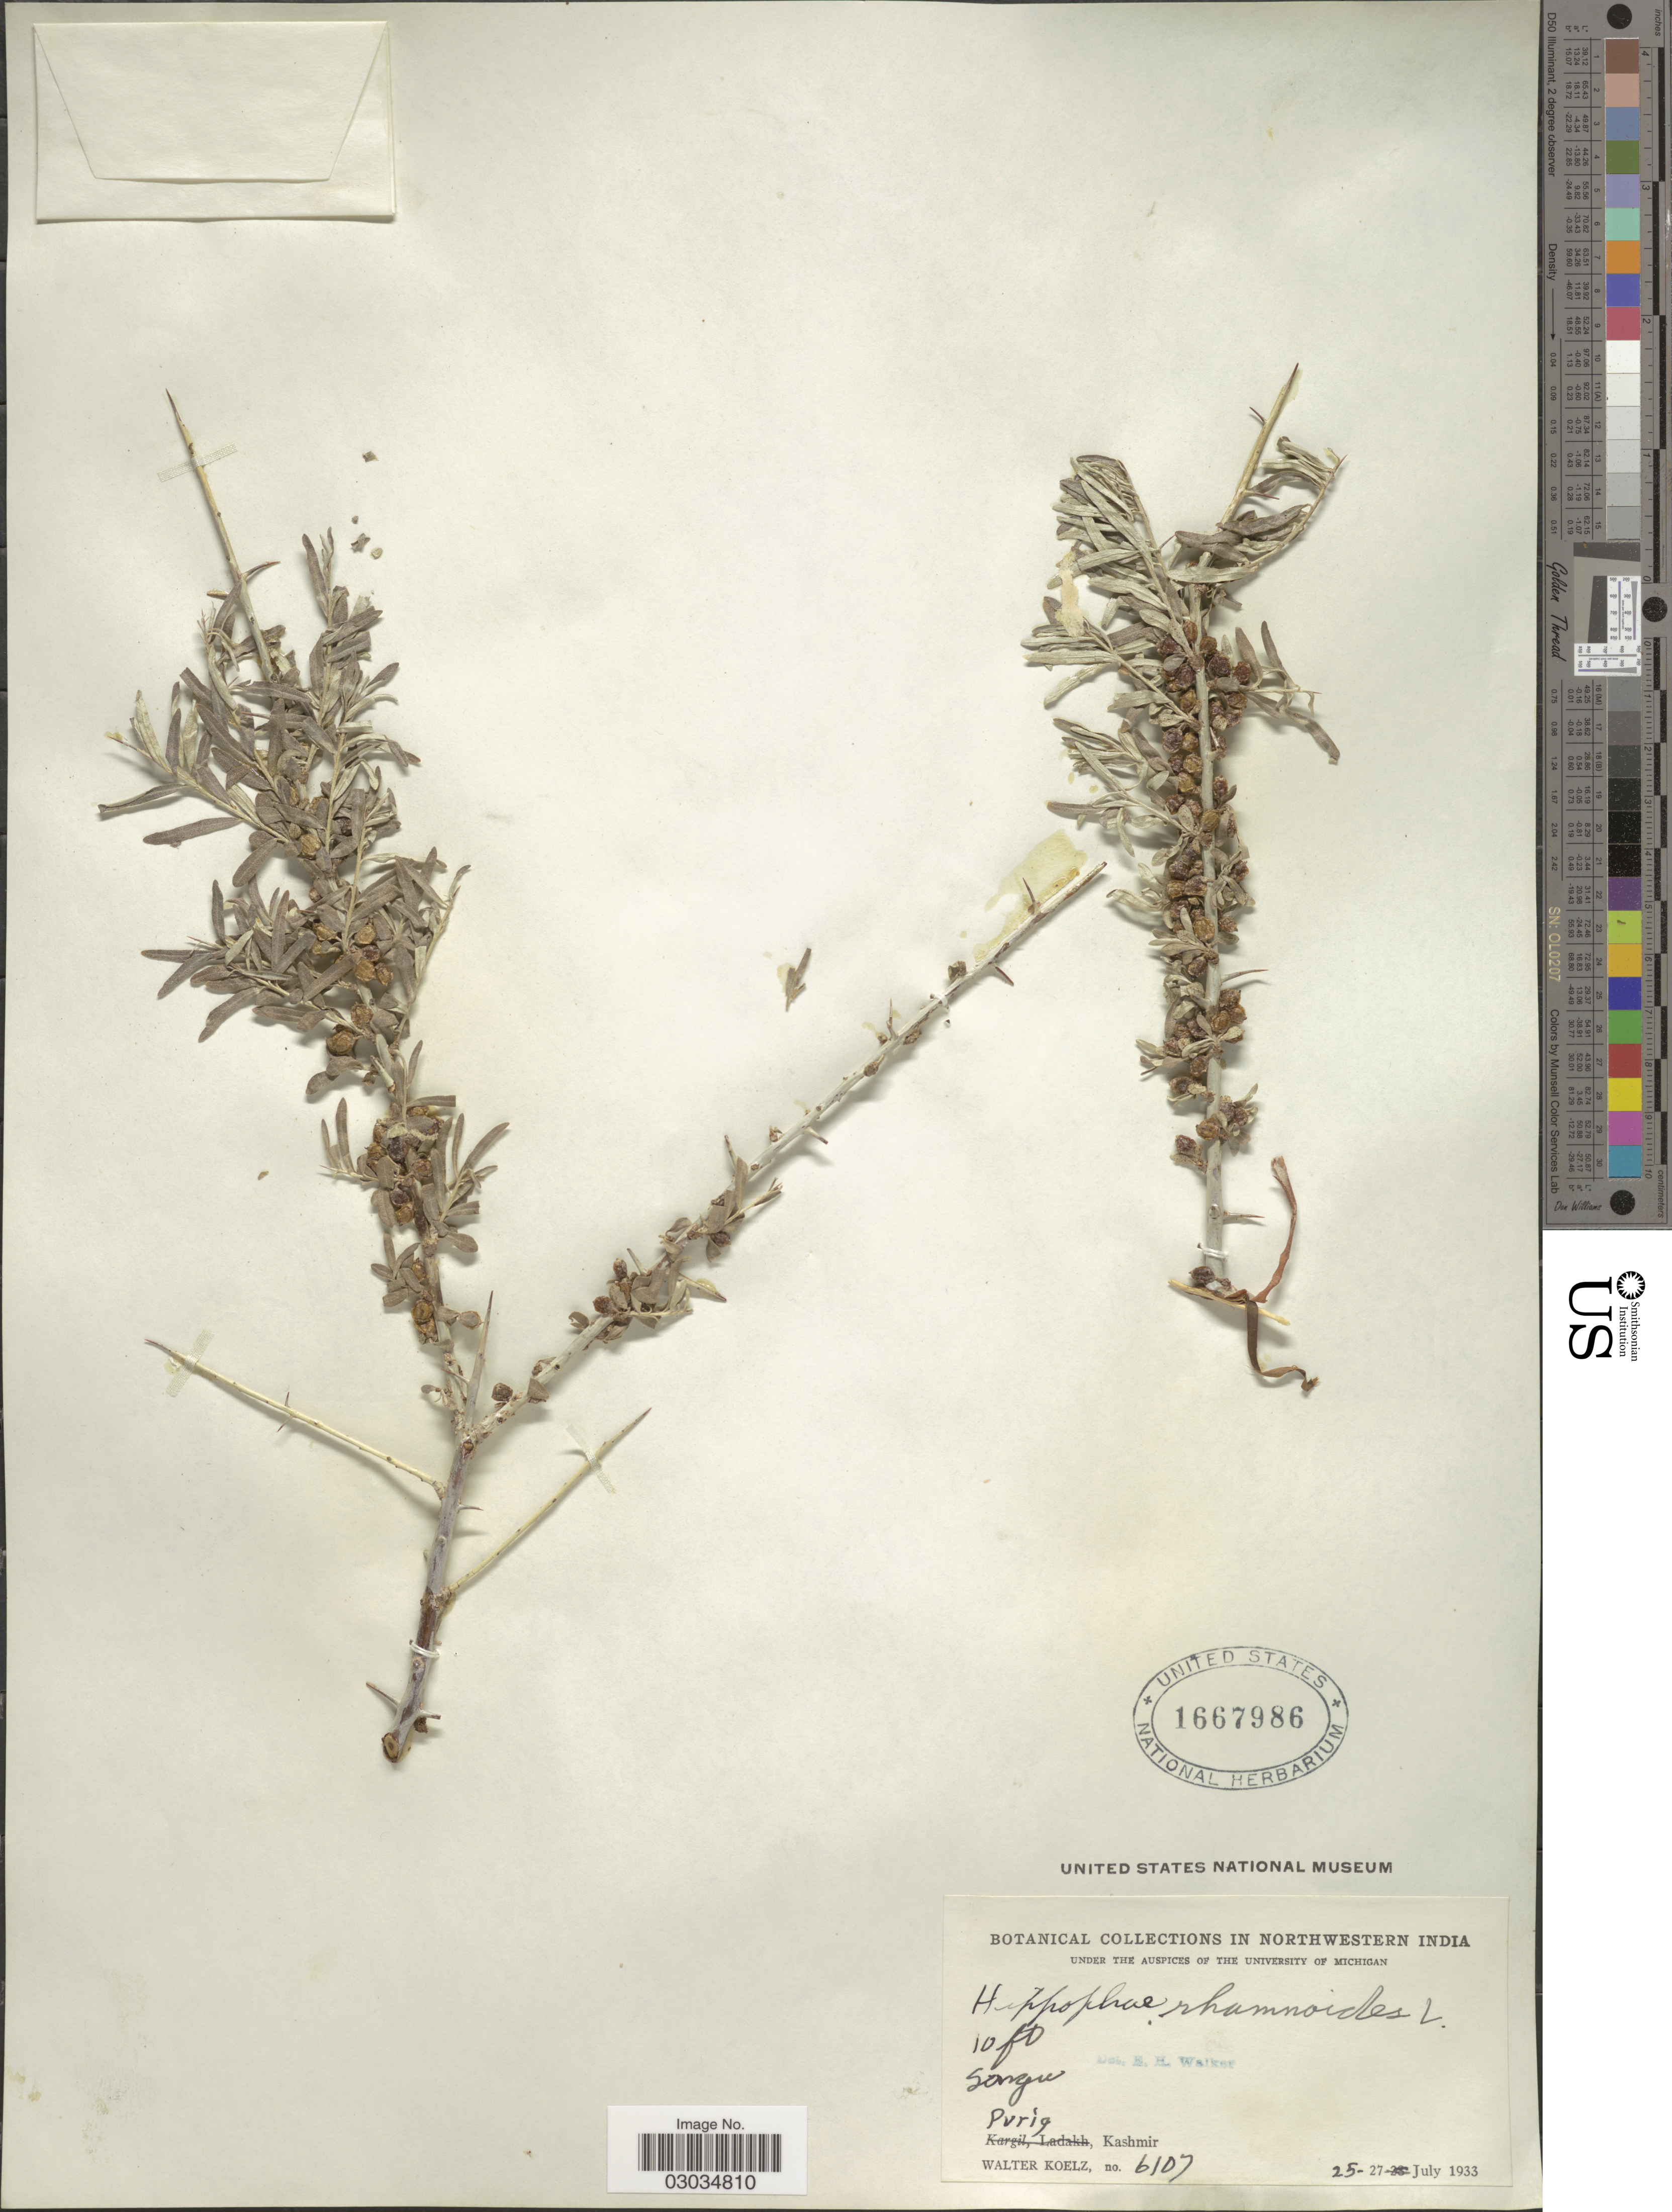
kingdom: Plantae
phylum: Tracheophyta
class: Magnoliopsida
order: Rosales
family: Elaeagnaceae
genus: Hippophae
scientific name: Hippophae rhamnoides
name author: L.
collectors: W. N. Koelz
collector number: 6107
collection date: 1933-07-25/1933-07-27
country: India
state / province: Ladakh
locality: Northwestern India, Songu [interpreted], Purig, Kashmir.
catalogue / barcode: US 1667986